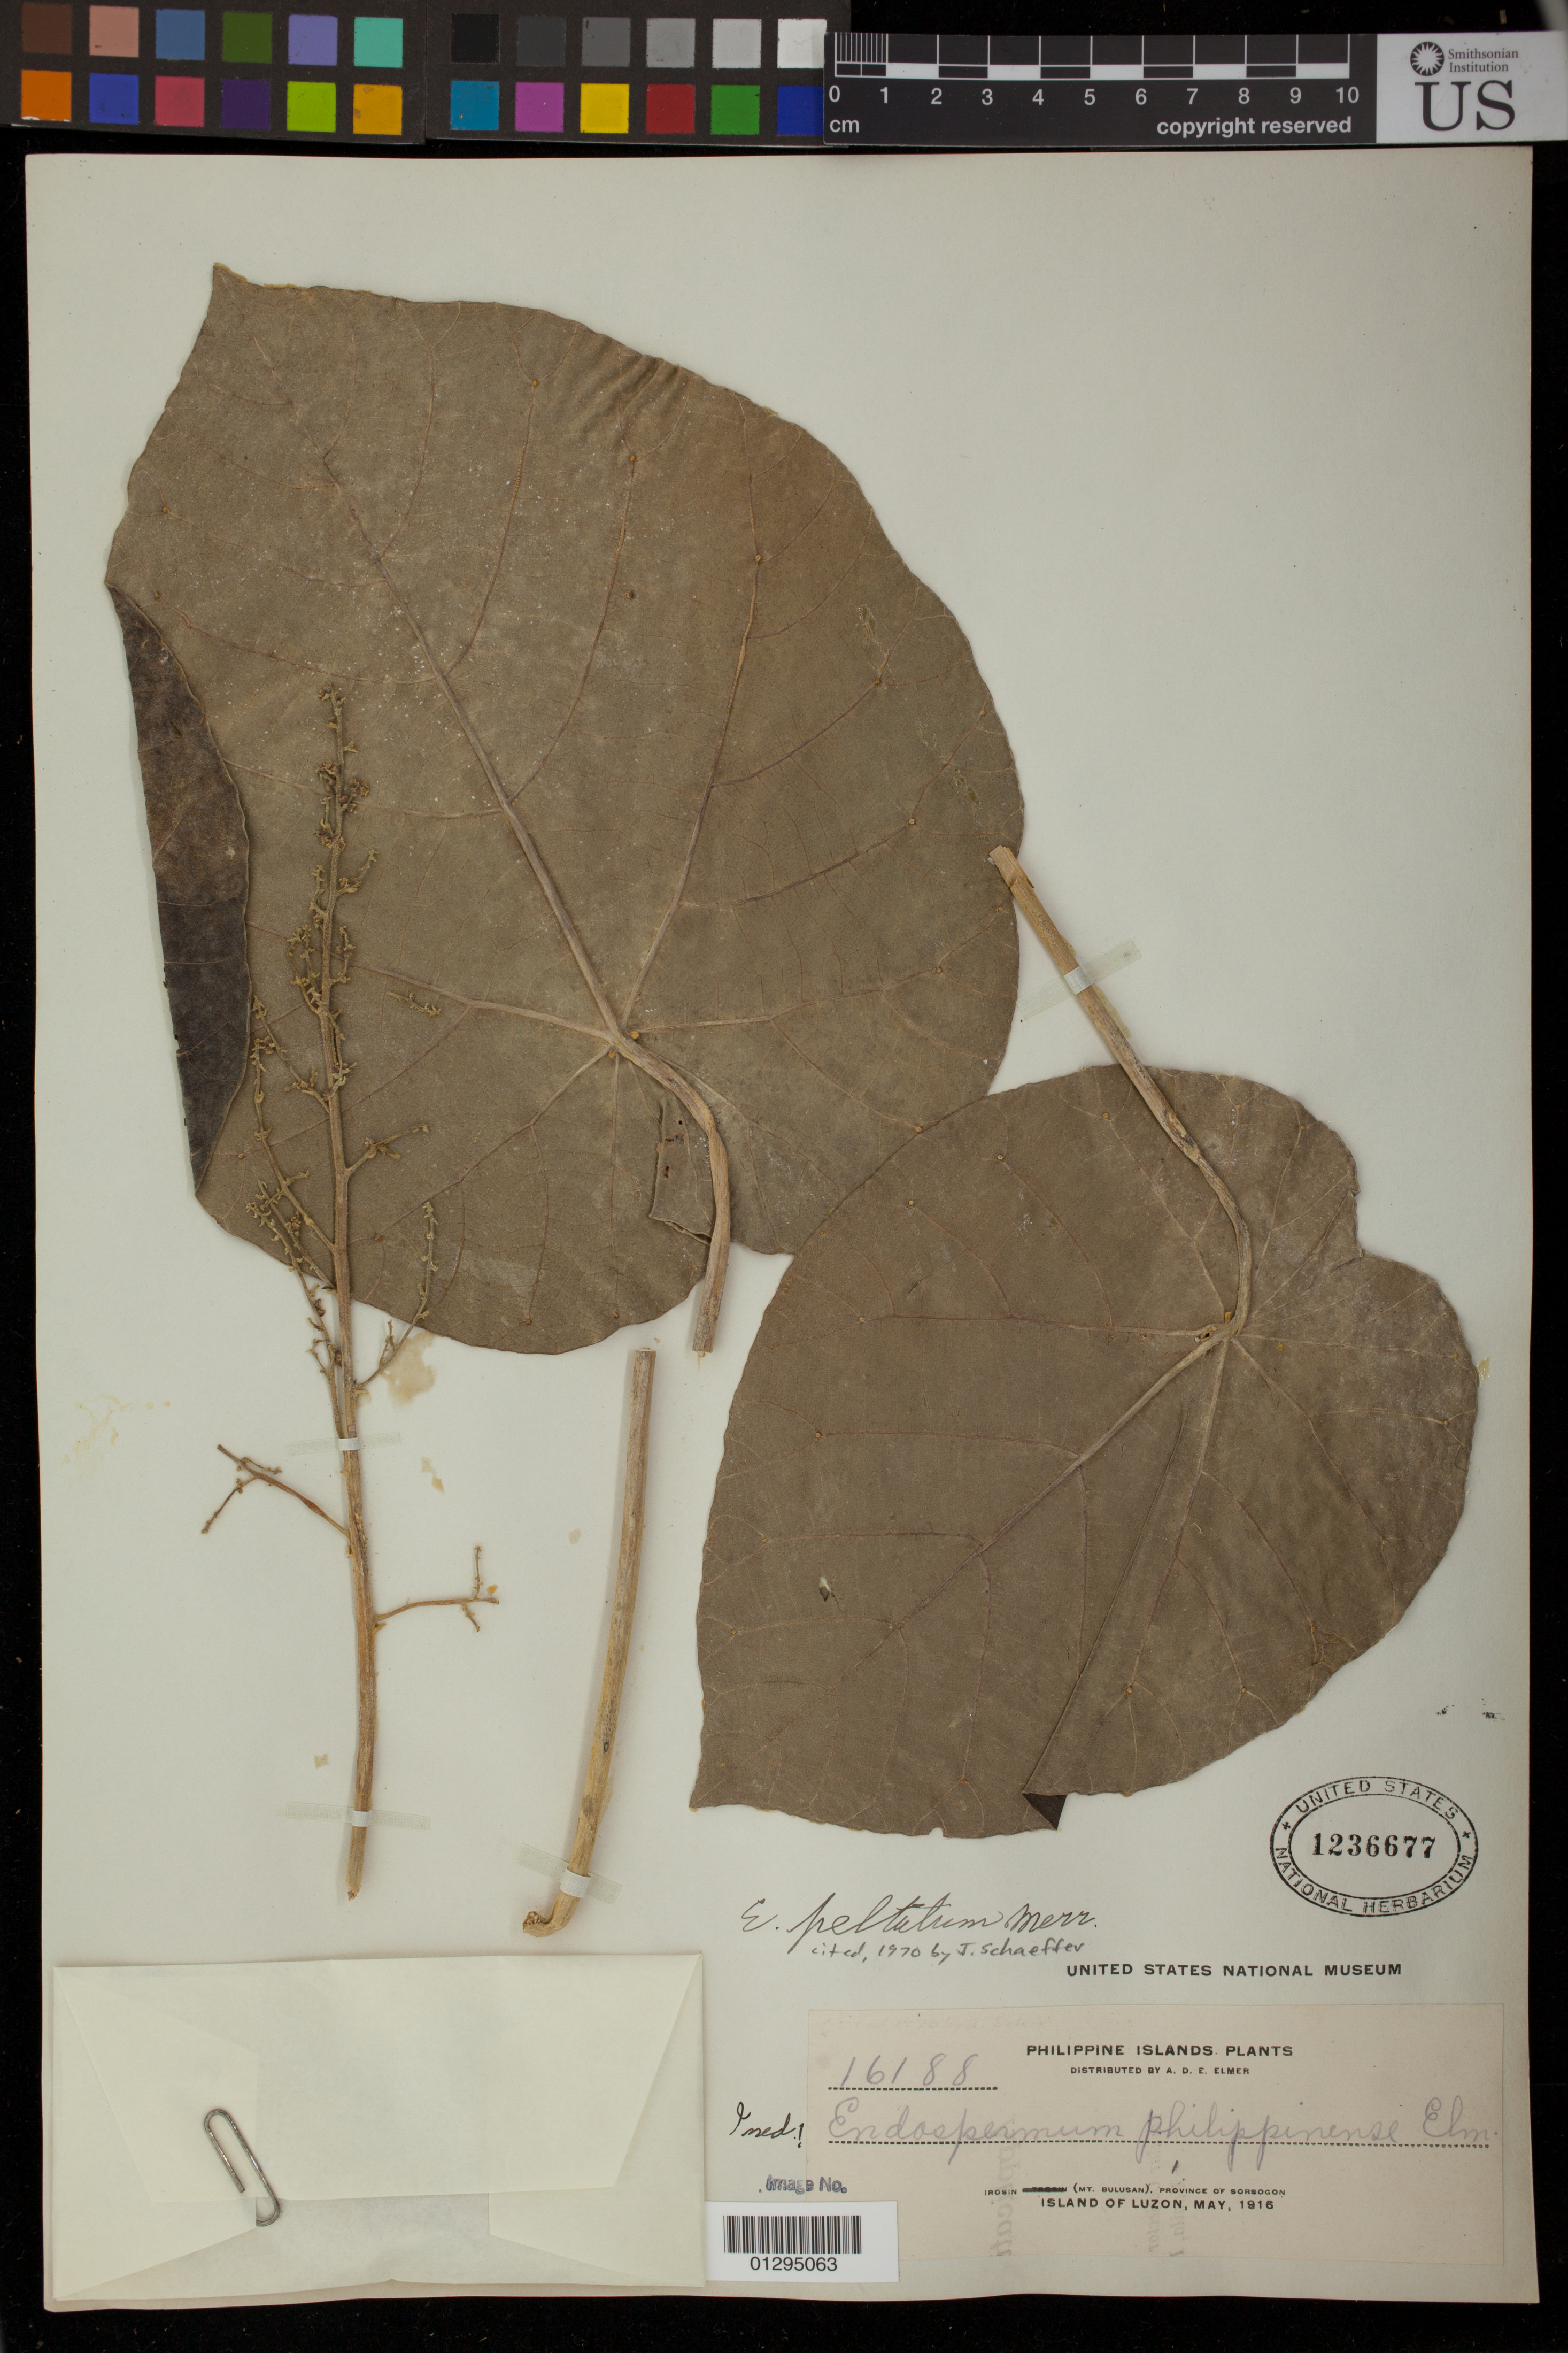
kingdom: Plantae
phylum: Tracheophyta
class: Magnoliopsida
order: Malpighiales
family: Euphorbiaceae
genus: Endospermum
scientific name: Endospermum peltatum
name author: Merr.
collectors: A. D. E. Elmer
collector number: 16188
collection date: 1916-05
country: Philippines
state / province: Bicol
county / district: Sorsogon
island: Luzon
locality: Irosin (Mount Bulusan), Island of Luzon, Province of Sorsogon.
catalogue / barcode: US 1236677